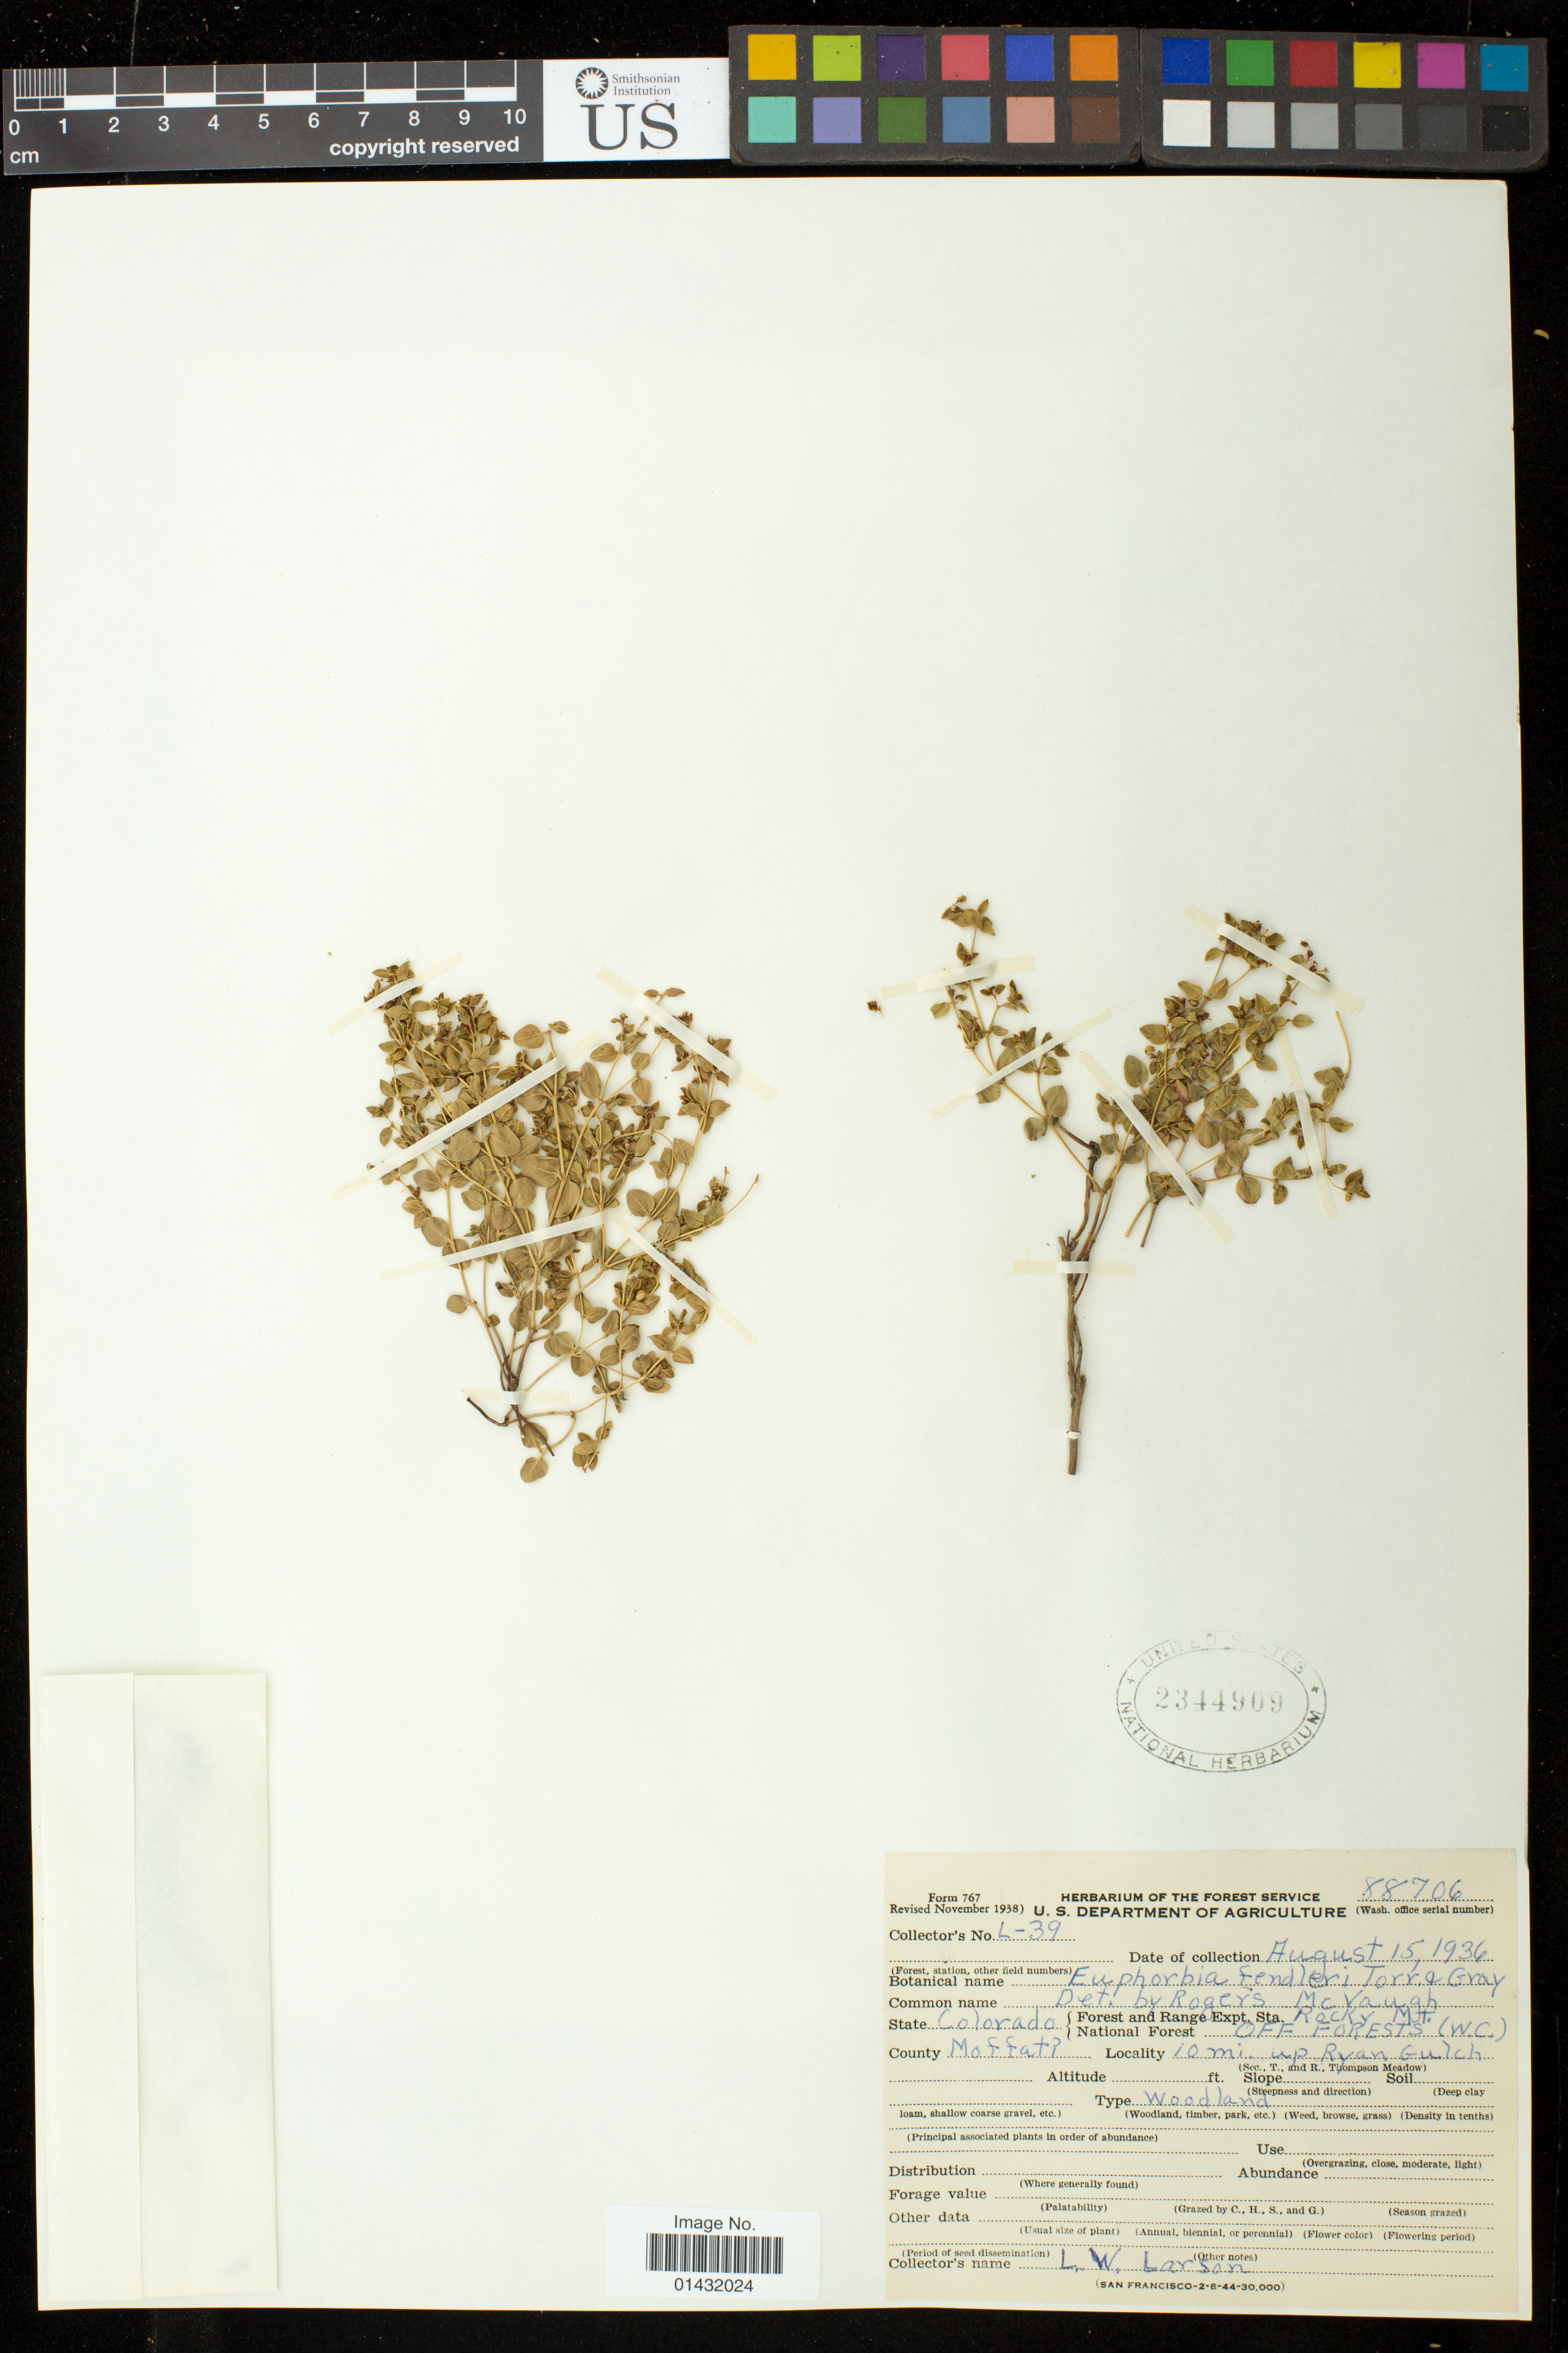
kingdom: Plantae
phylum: Tracheophyta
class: Magnoliopsida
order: Malpighiales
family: Euphorbiaceae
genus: Euphorbia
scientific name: Euphorbia fendleri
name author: Torr. & A. Gray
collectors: L. Larson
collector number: L-39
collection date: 1936-08-15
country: United States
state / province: Colorado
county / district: Moffat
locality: Rocky Mt.; 10 mi. up Ryan Gulch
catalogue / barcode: US 2344909